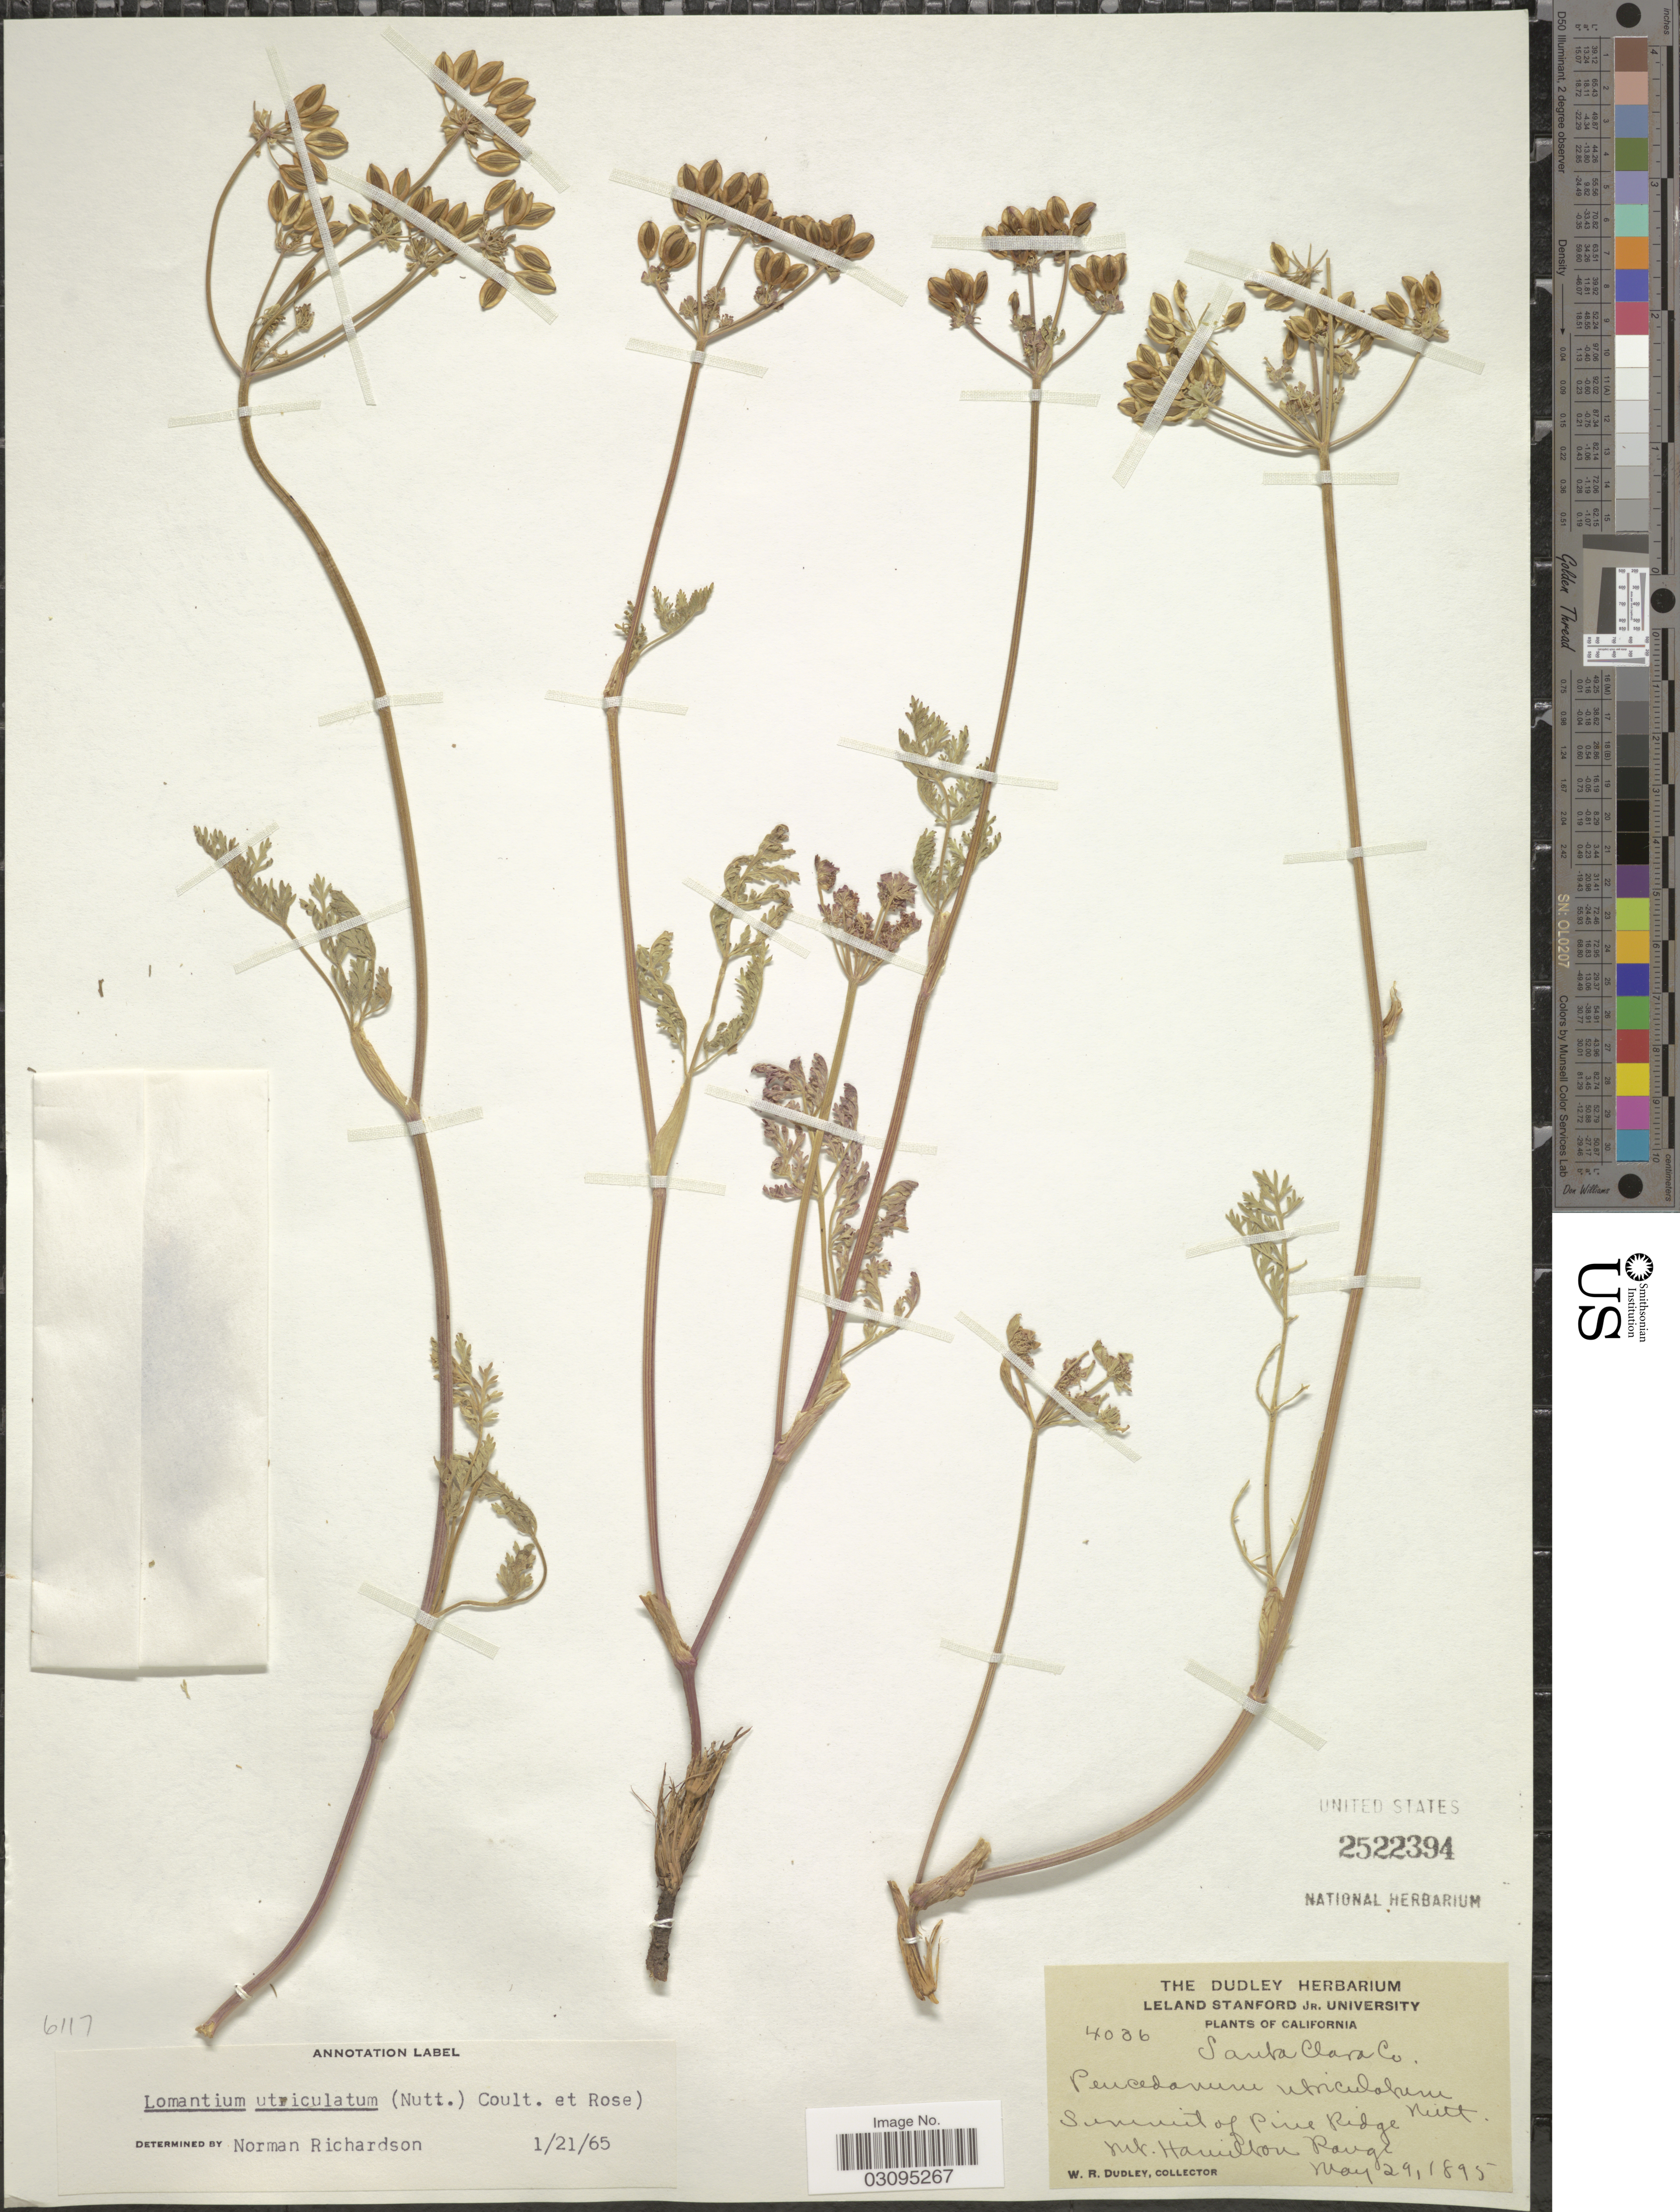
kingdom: Plantae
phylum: Tracheophyta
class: Magnoliopsida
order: Apiales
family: Apiaceae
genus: Lomatium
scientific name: Lomatium utriculatum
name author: (Nutt. ex Torr. & A. Gray) J.M. Coult. & Rose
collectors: W. Dudley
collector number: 4036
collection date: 1895-05-29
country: United States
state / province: California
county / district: Santa Clara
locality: Santa Clara Co., Summit of Pine Ridge, Mt. Hamilton Range.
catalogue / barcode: US 2522394